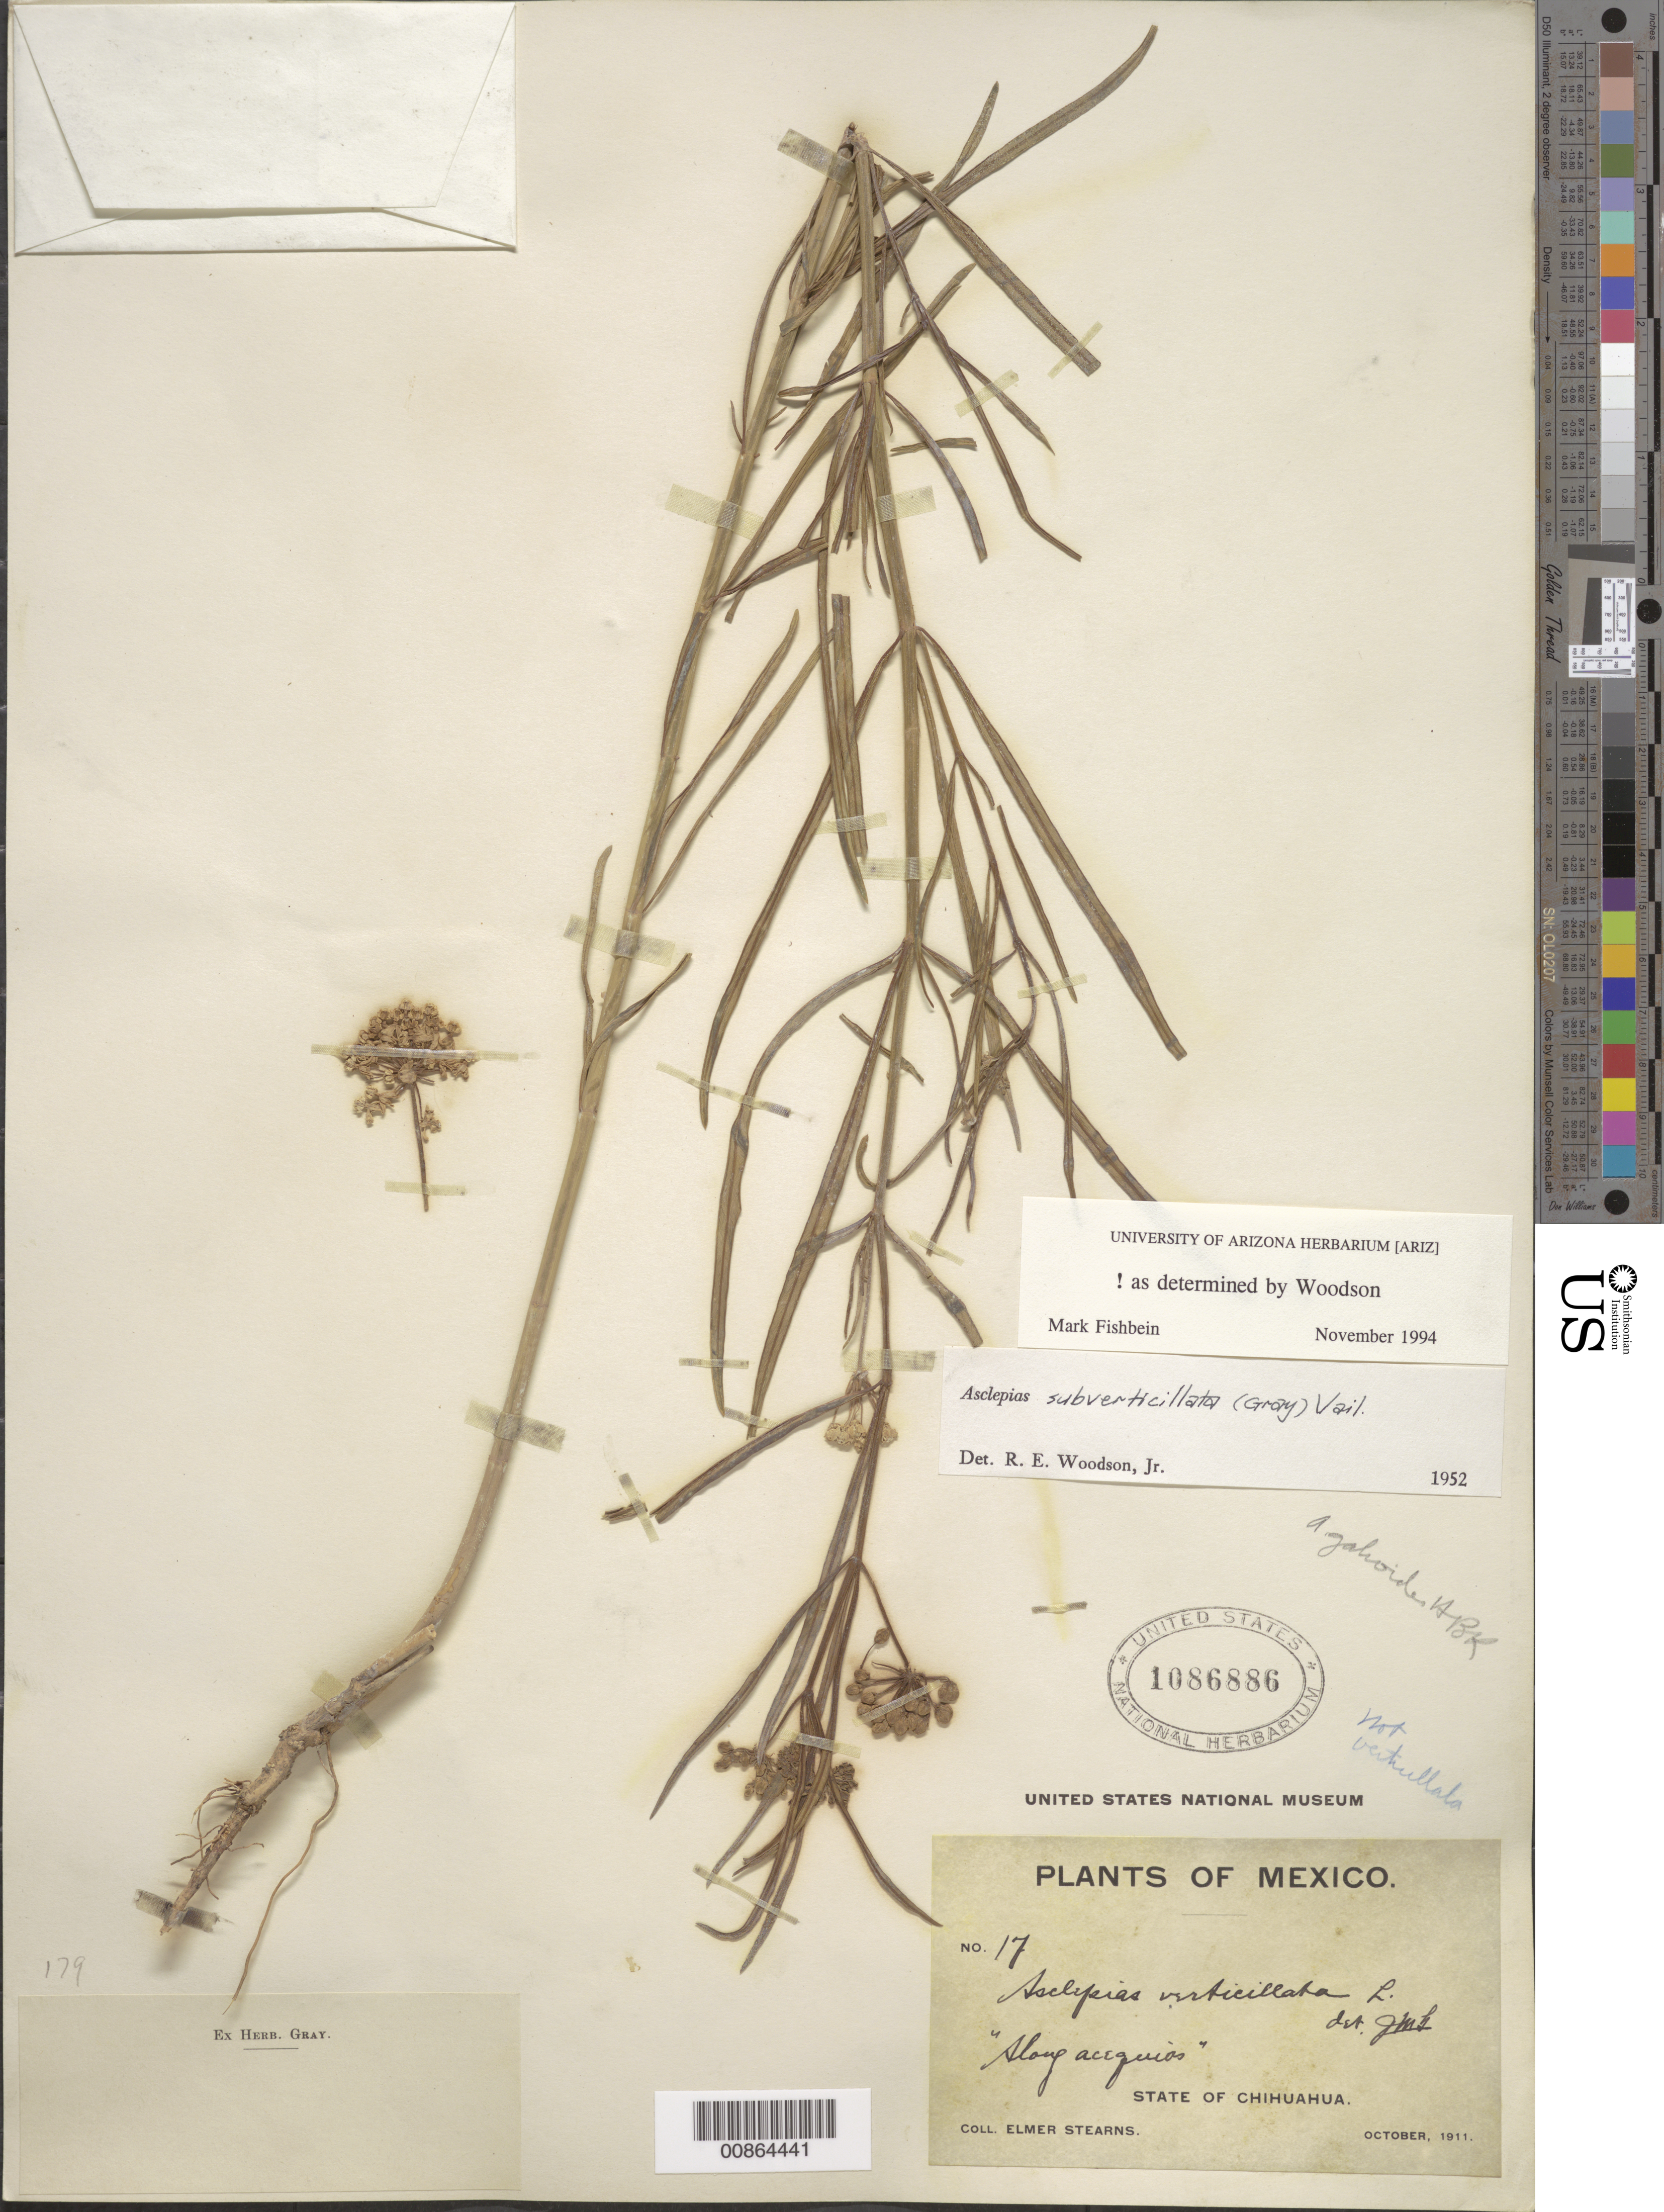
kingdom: Plantae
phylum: Tracheophyta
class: Magnoliopsida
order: Gentianales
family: Apocynaceae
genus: Asclepias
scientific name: Asclepias subverticillata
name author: (A. Gray) Vail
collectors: E. Stearns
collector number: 17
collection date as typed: Oct 1911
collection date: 1911-10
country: Mexico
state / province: Chihuahua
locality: State of Chihuahua.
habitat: Along acequias.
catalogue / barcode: US 1086886